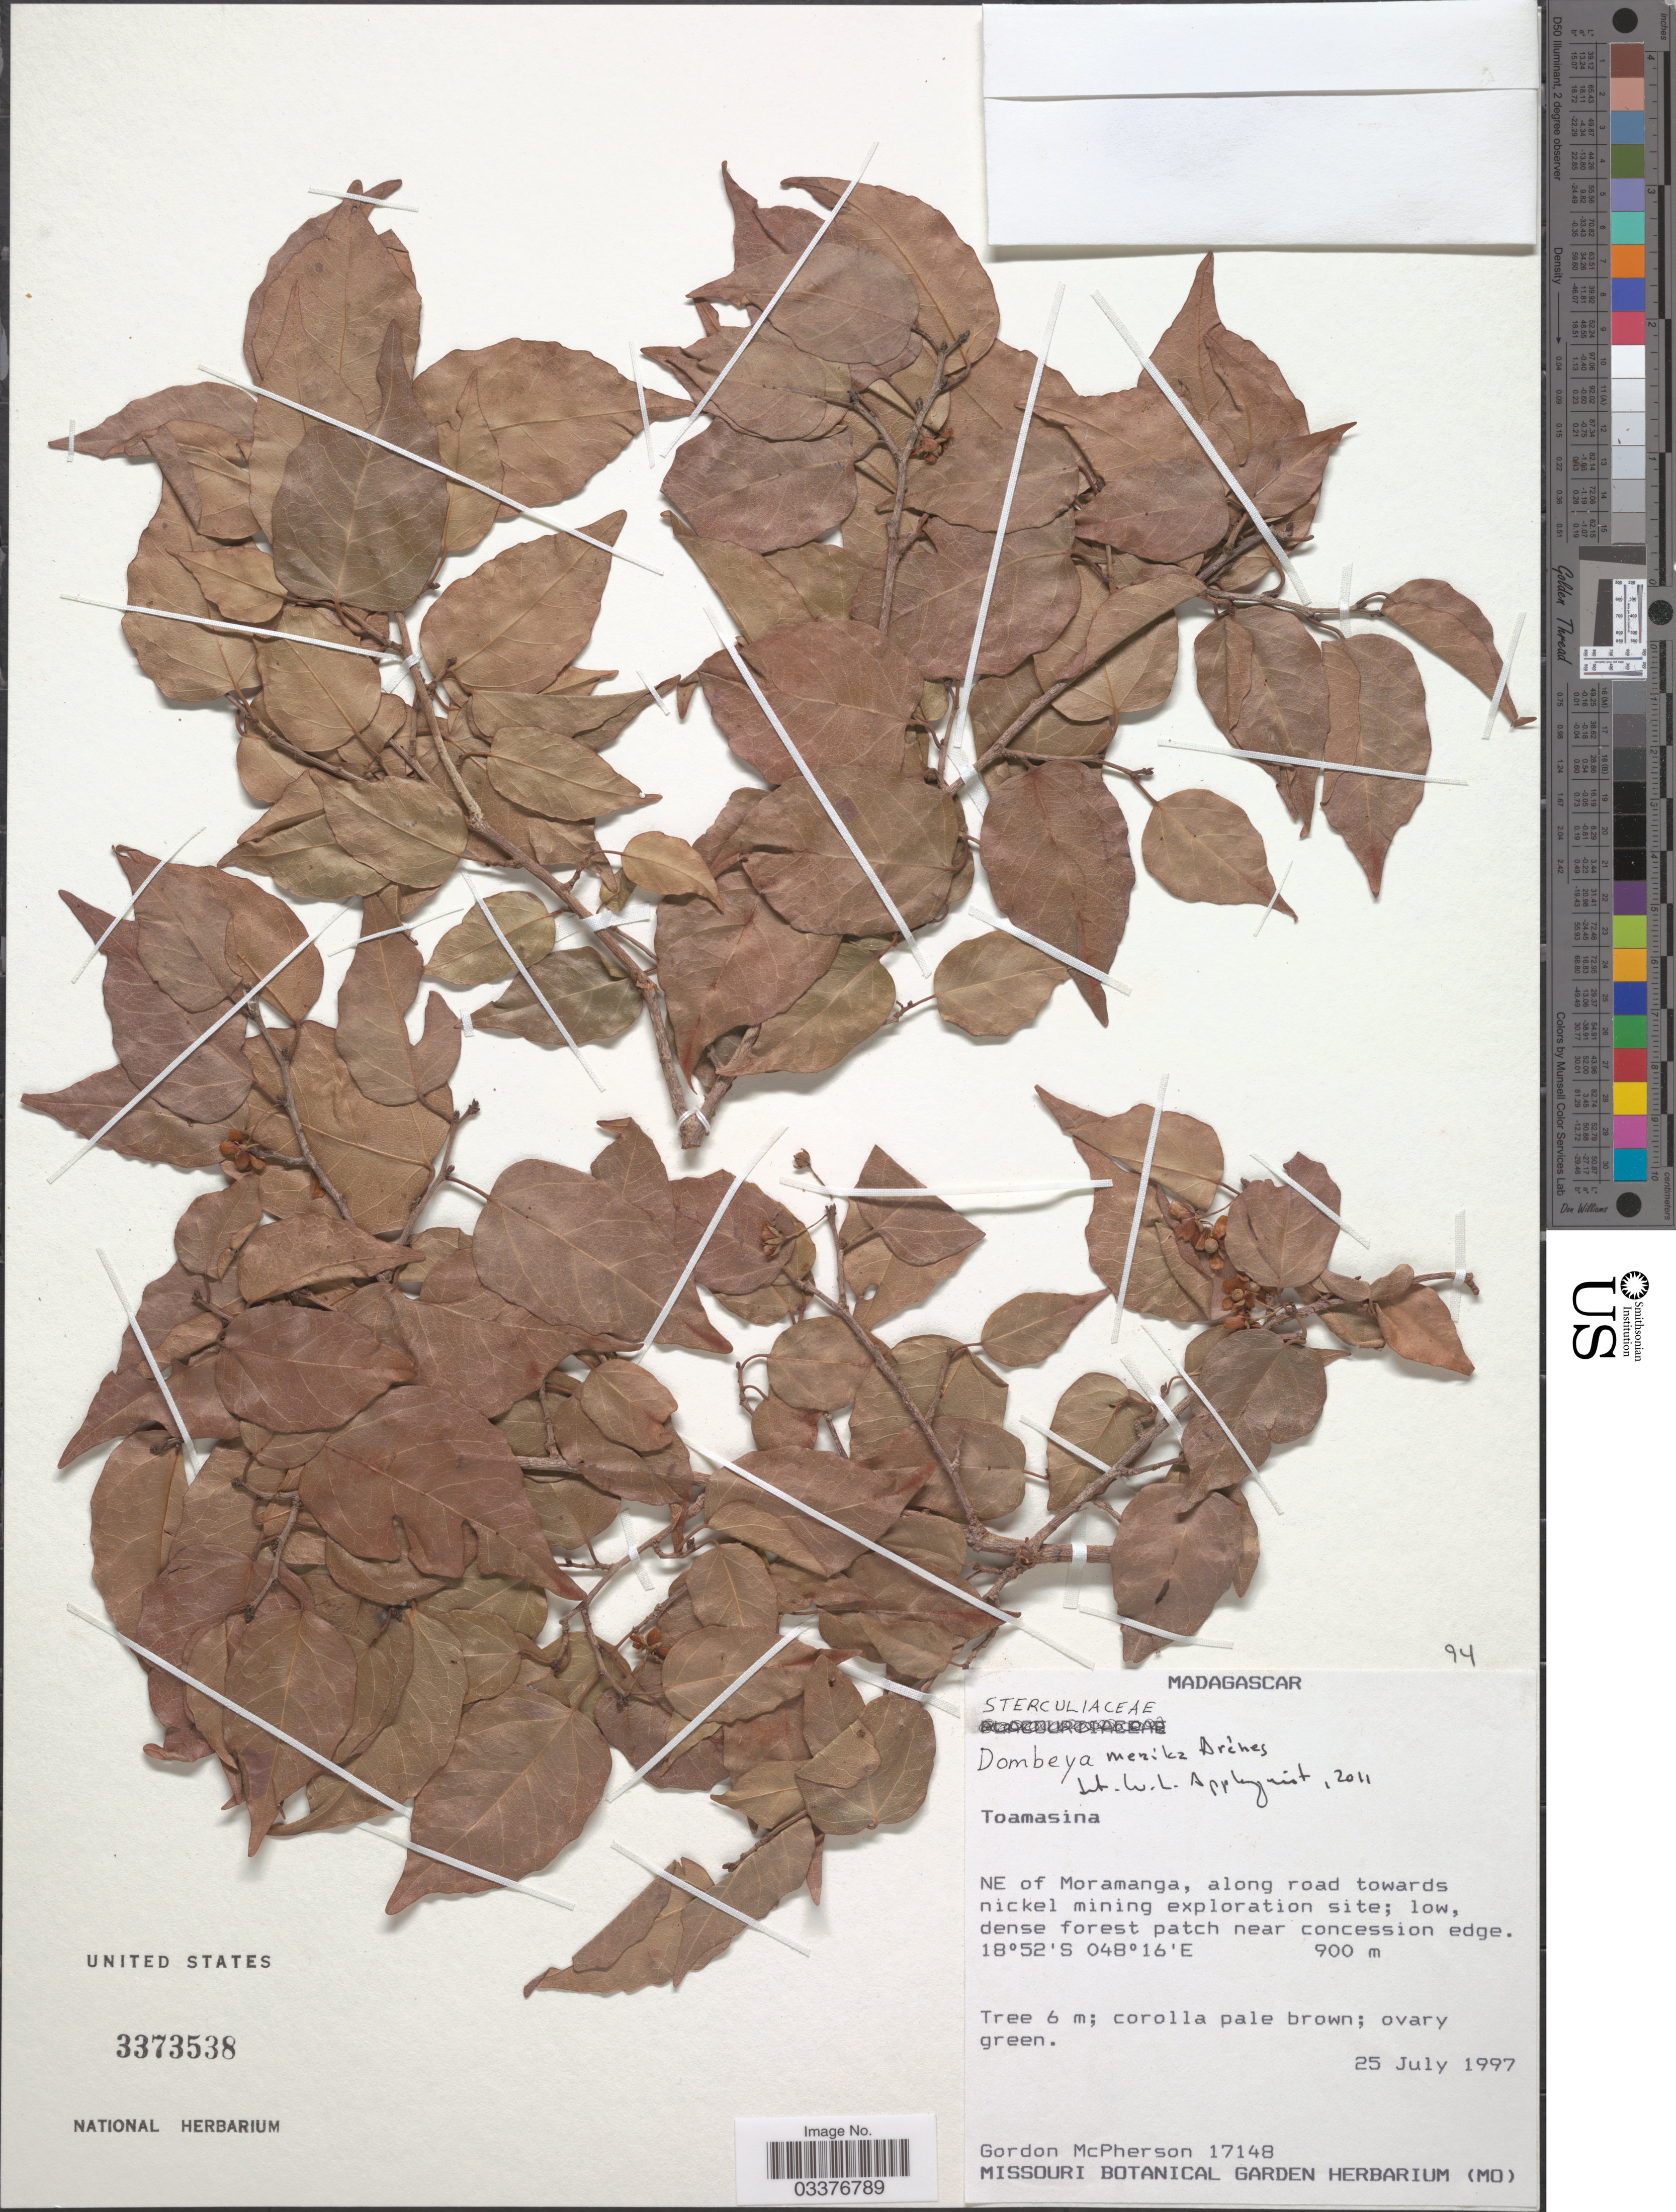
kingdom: Plantae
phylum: Tracheophyta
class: Magnoliopsida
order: Malvales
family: Malvaceae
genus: Dombeya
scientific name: Dombeya merika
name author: Arènes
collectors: G. D. McPherson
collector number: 17148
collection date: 1997-07-25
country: Madagascar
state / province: Alaotra Mangoro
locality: NE of Moramanga, along road towards nickel mining exploration site; low, dense forest patch near concession edge.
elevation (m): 900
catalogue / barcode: US 3373538